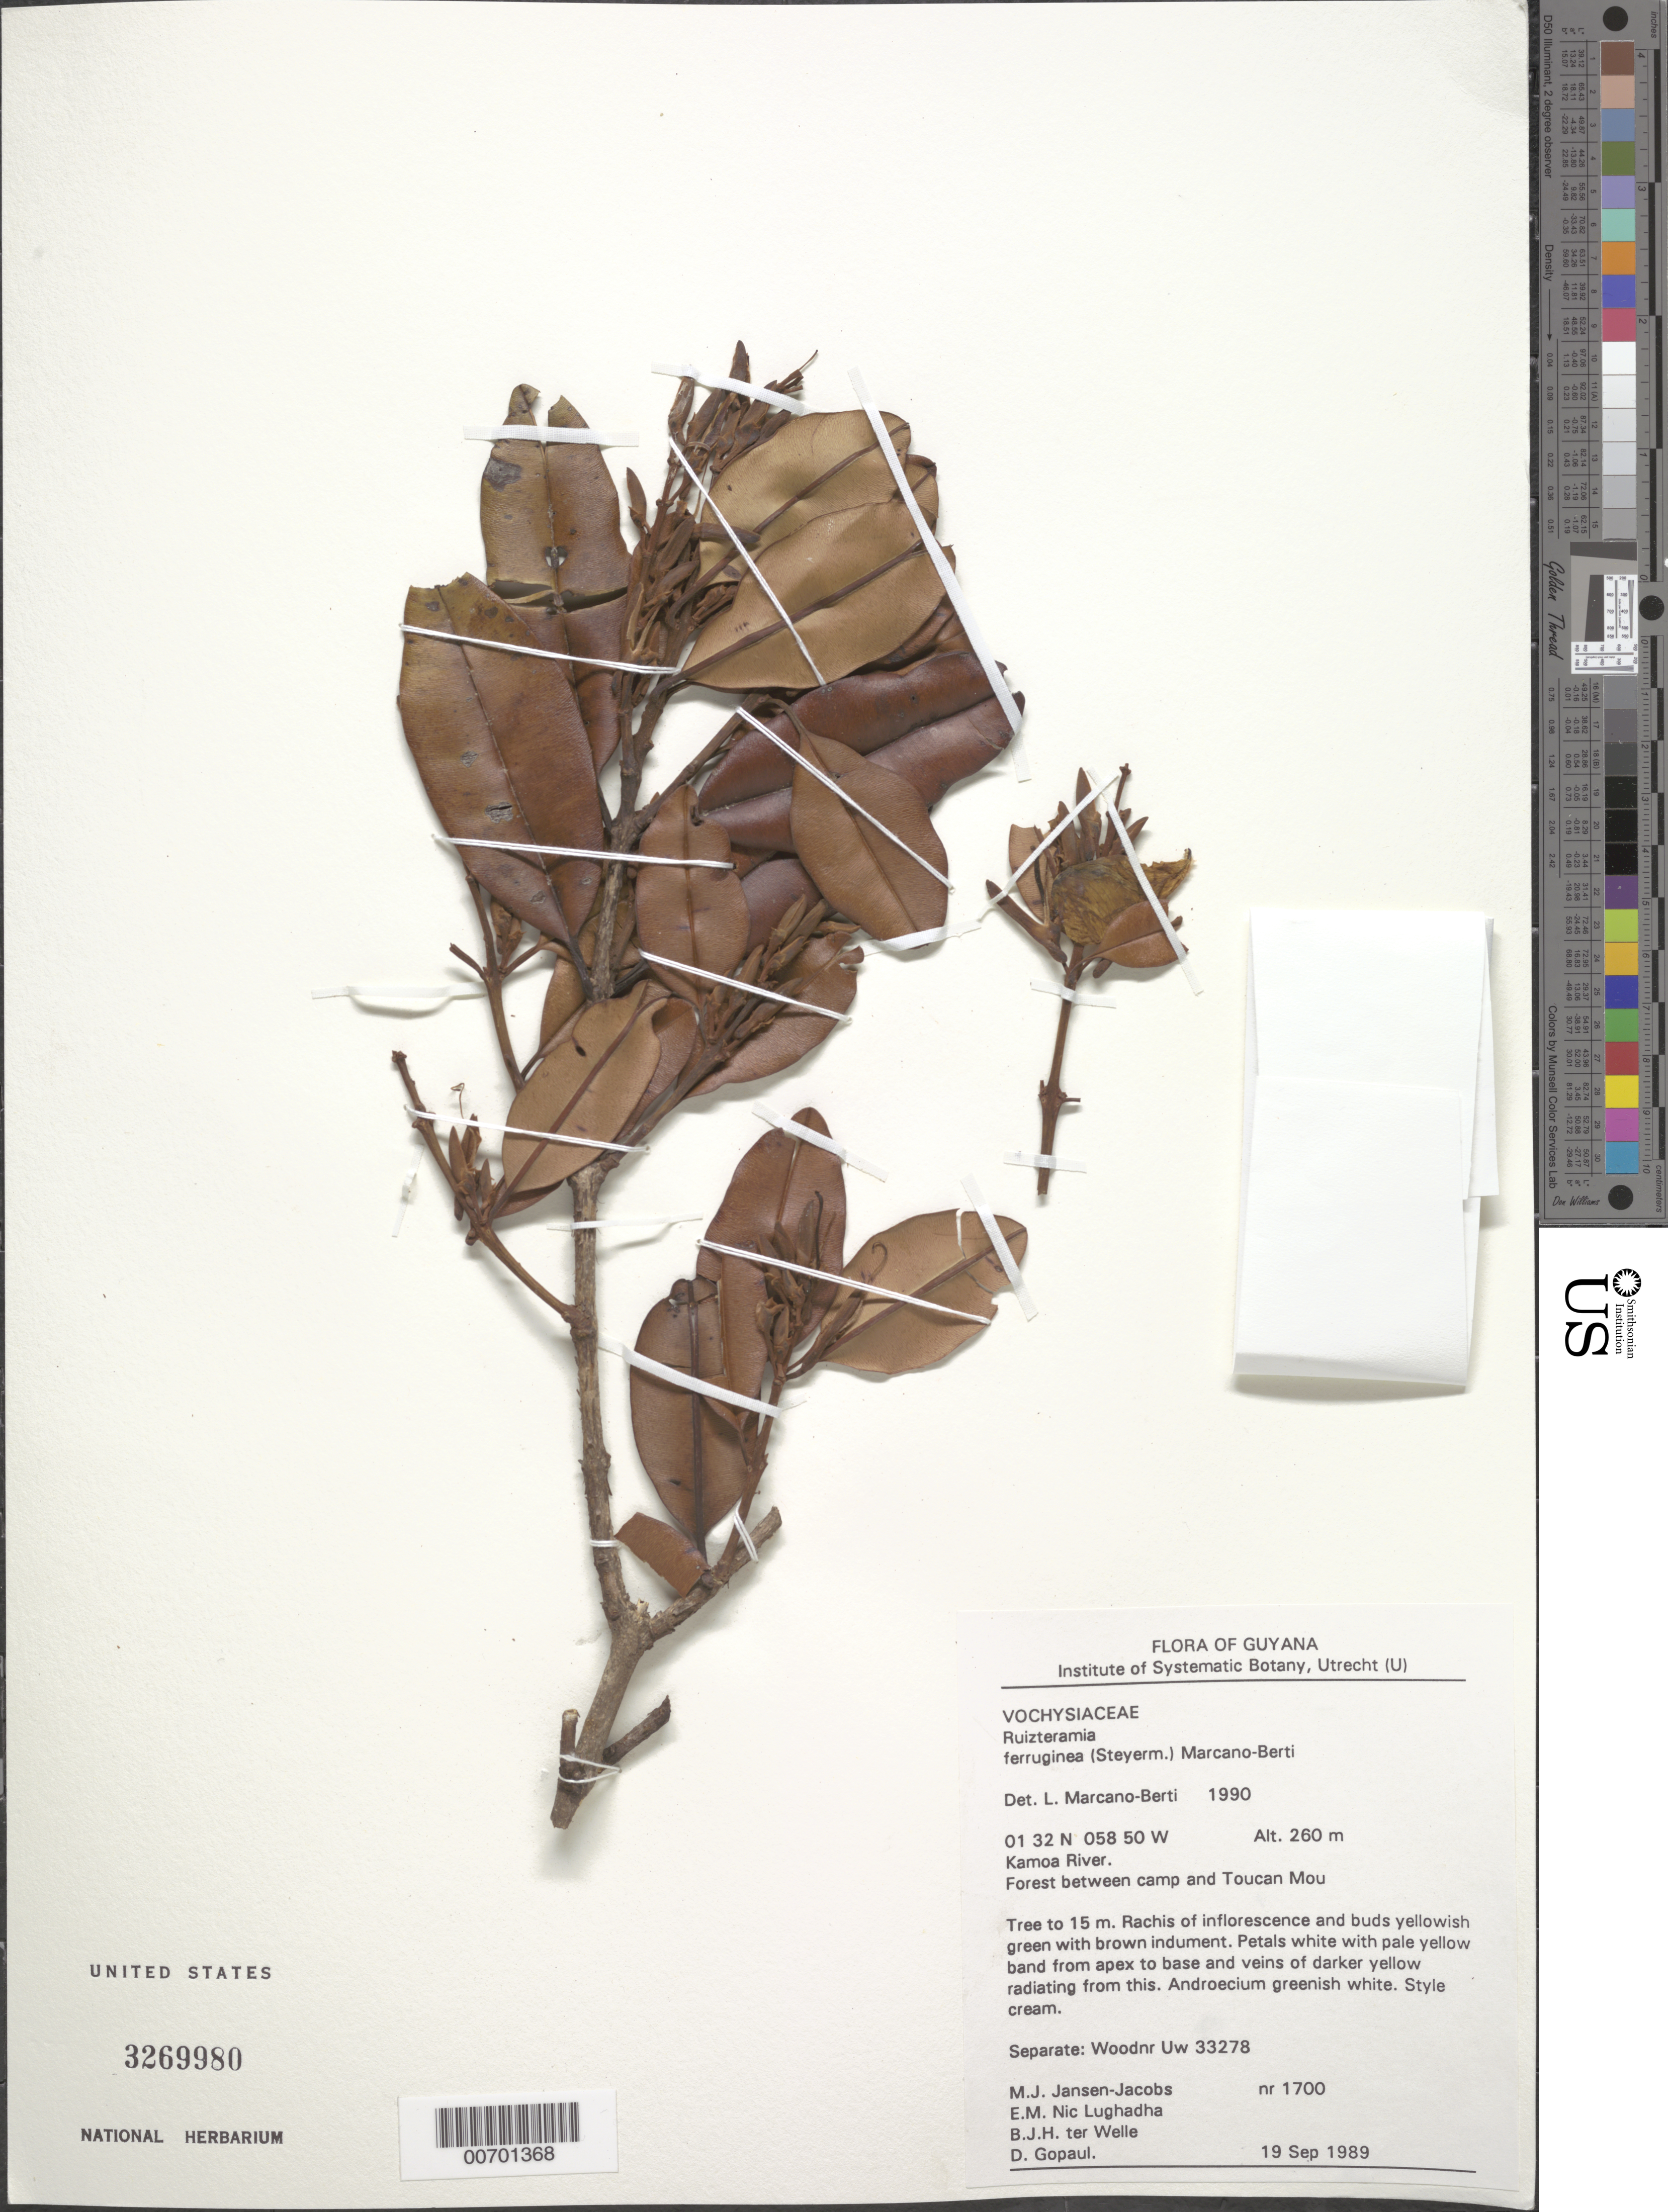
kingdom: Plantae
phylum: Tracheophyta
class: Magnoliopsida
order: Myrtales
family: Vochysiaceae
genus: Ruizterania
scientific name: Ruizterania ferruginea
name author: (Steyerm.) Marc.-Berti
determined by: Marcano-Berti, L.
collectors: M. J. Jansen-Jacobs, E. Nic Lughadha, B. Welle & D. Gopaul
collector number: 1700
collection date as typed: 19-Sep-89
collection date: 1989-09-19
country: Guyana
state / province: U. Takutu-U. Essequibo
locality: Toucan Mountain, Kamoa River, betw. camp and Toucan Mt.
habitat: Forest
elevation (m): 260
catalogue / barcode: US 3266980